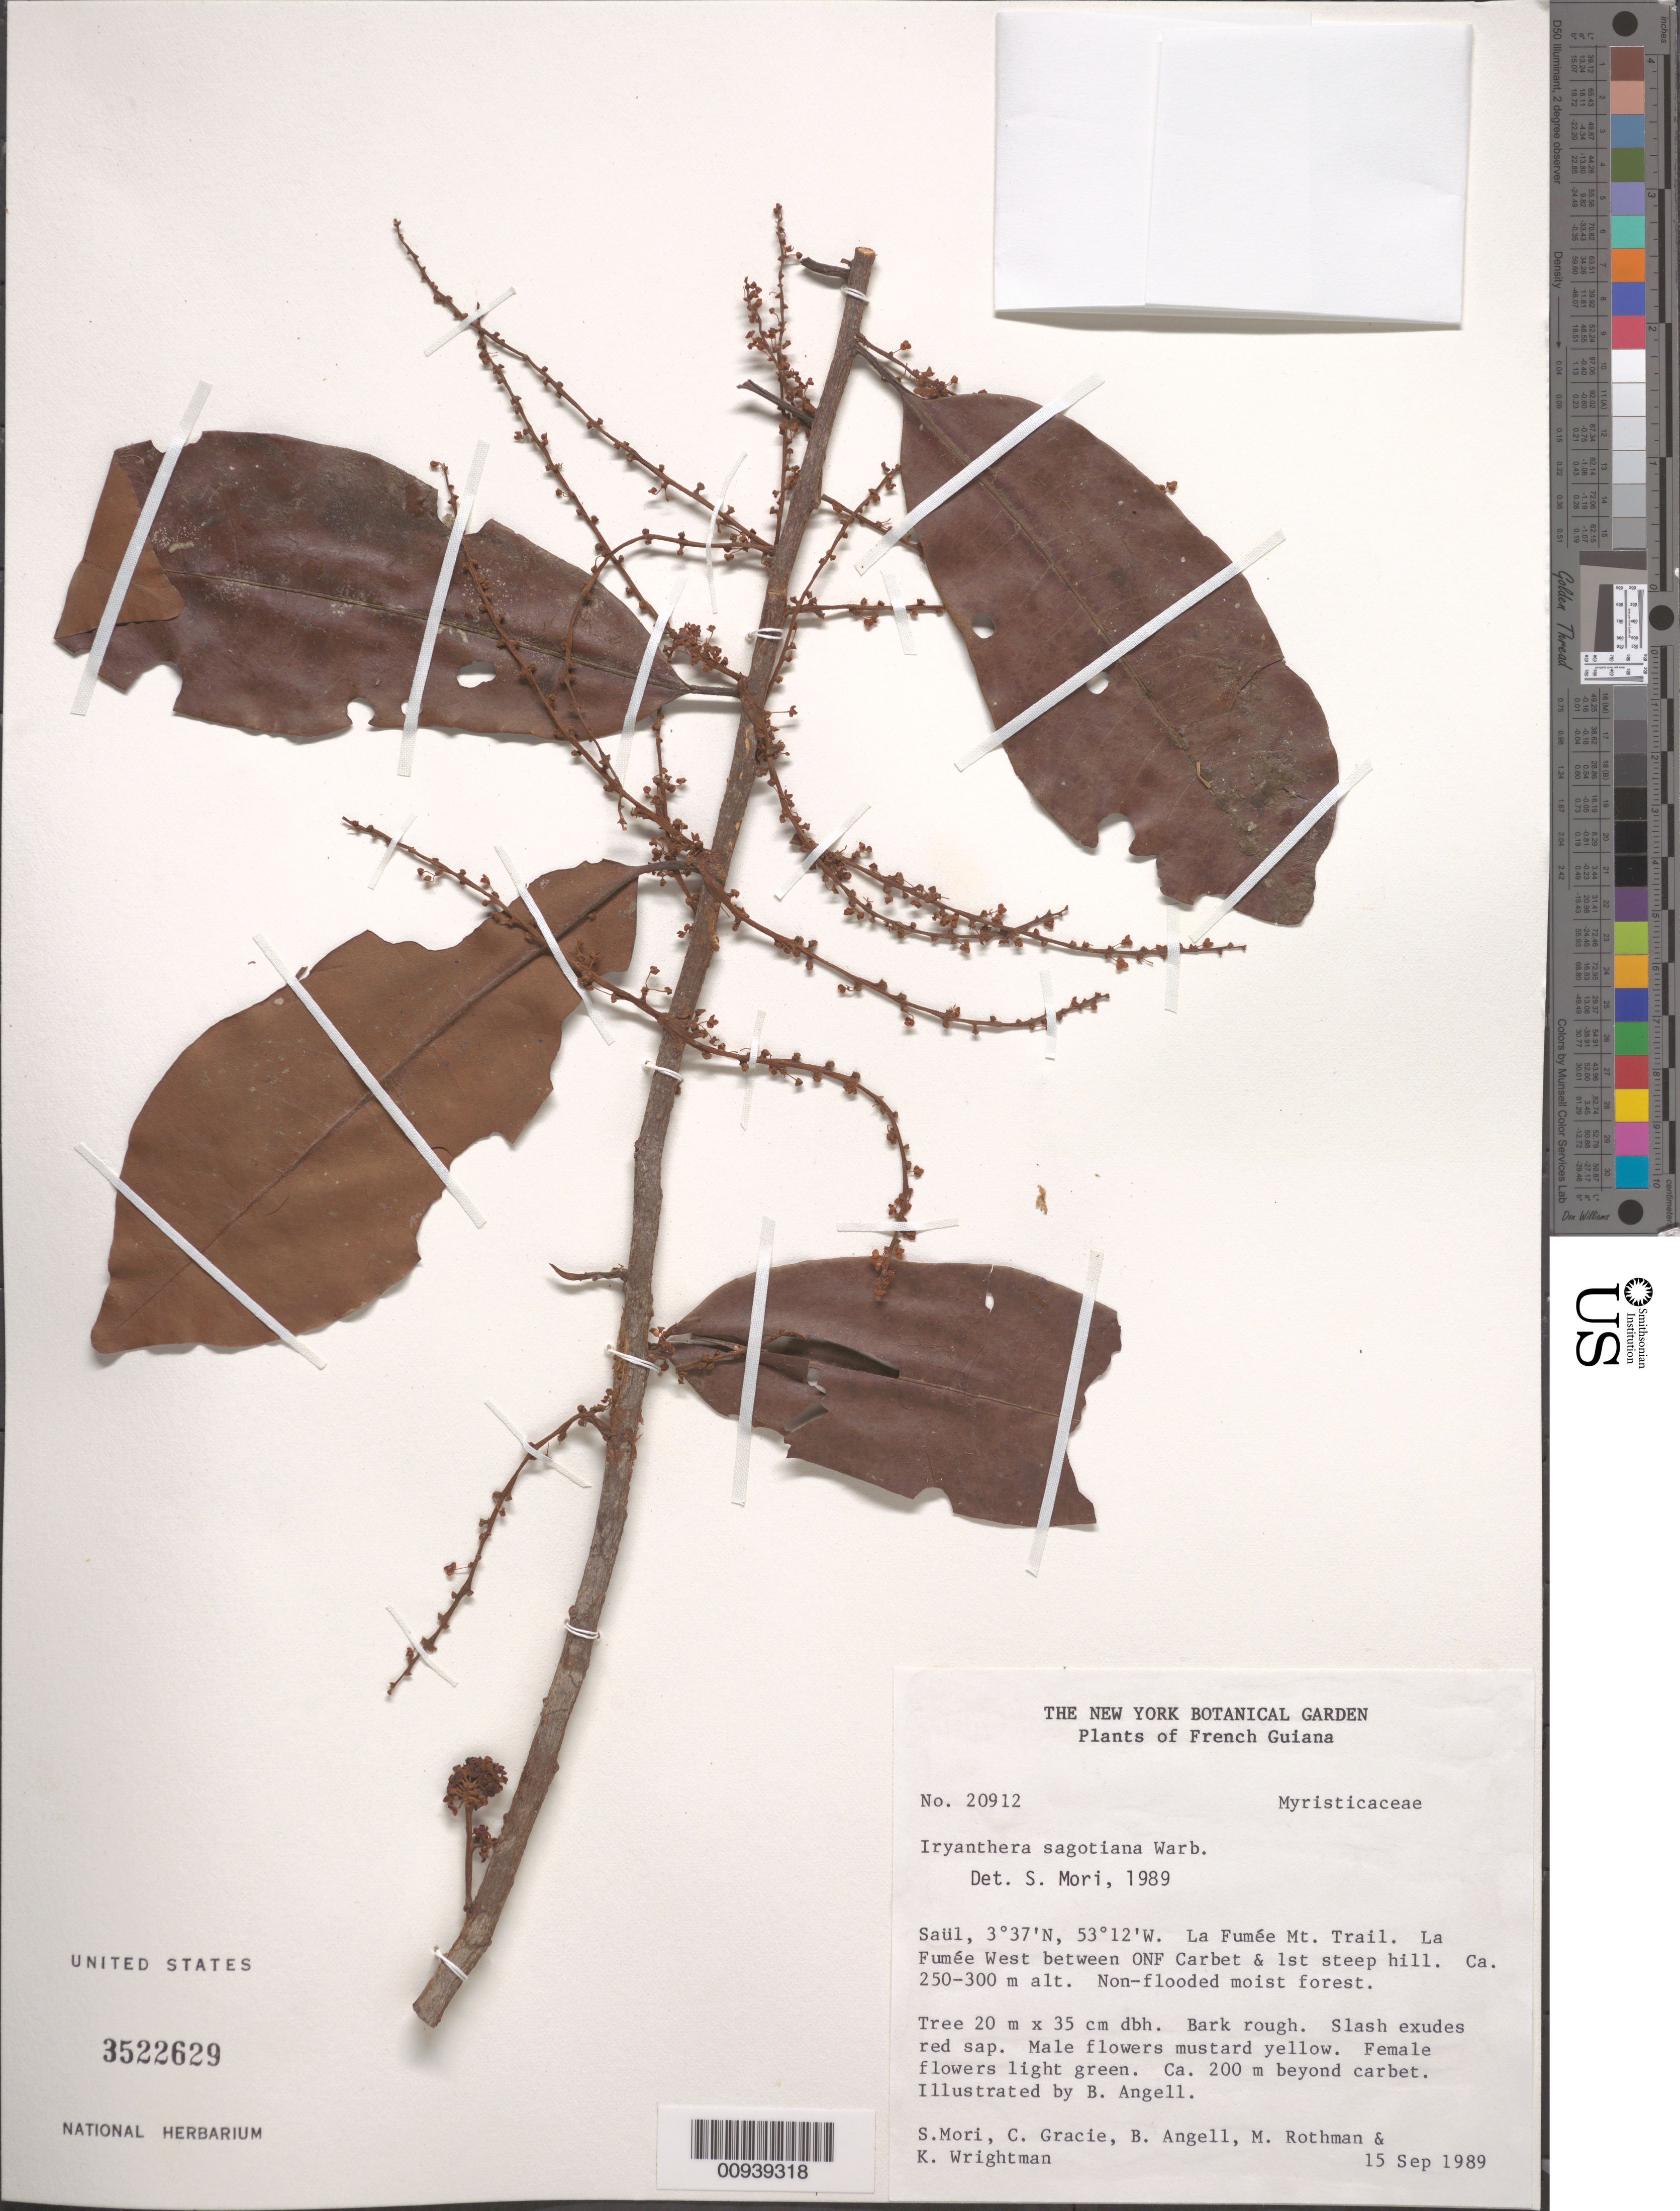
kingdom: Plantae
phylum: Tracheophyta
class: Magnoliopsida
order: Magnoliales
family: Myristicaceae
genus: Iryanthera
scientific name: Iryanthera sagotiana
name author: (Benth.) Warb.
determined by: Mori, Scott A.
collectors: S. Mori, C. A. Gracie, Bobbi Angell, M. Rothman & K. Wrightman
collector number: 20912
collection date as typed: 15-Sep-89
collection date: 1989-09-15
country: French Guiana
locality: Saül, La Fumée Mountain Trail, La Fumée West between ONF Carbet and first steep hill; ca 200m beyond carbet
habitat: Non-flooded moist forest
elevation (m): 250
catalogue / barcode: US 3522629